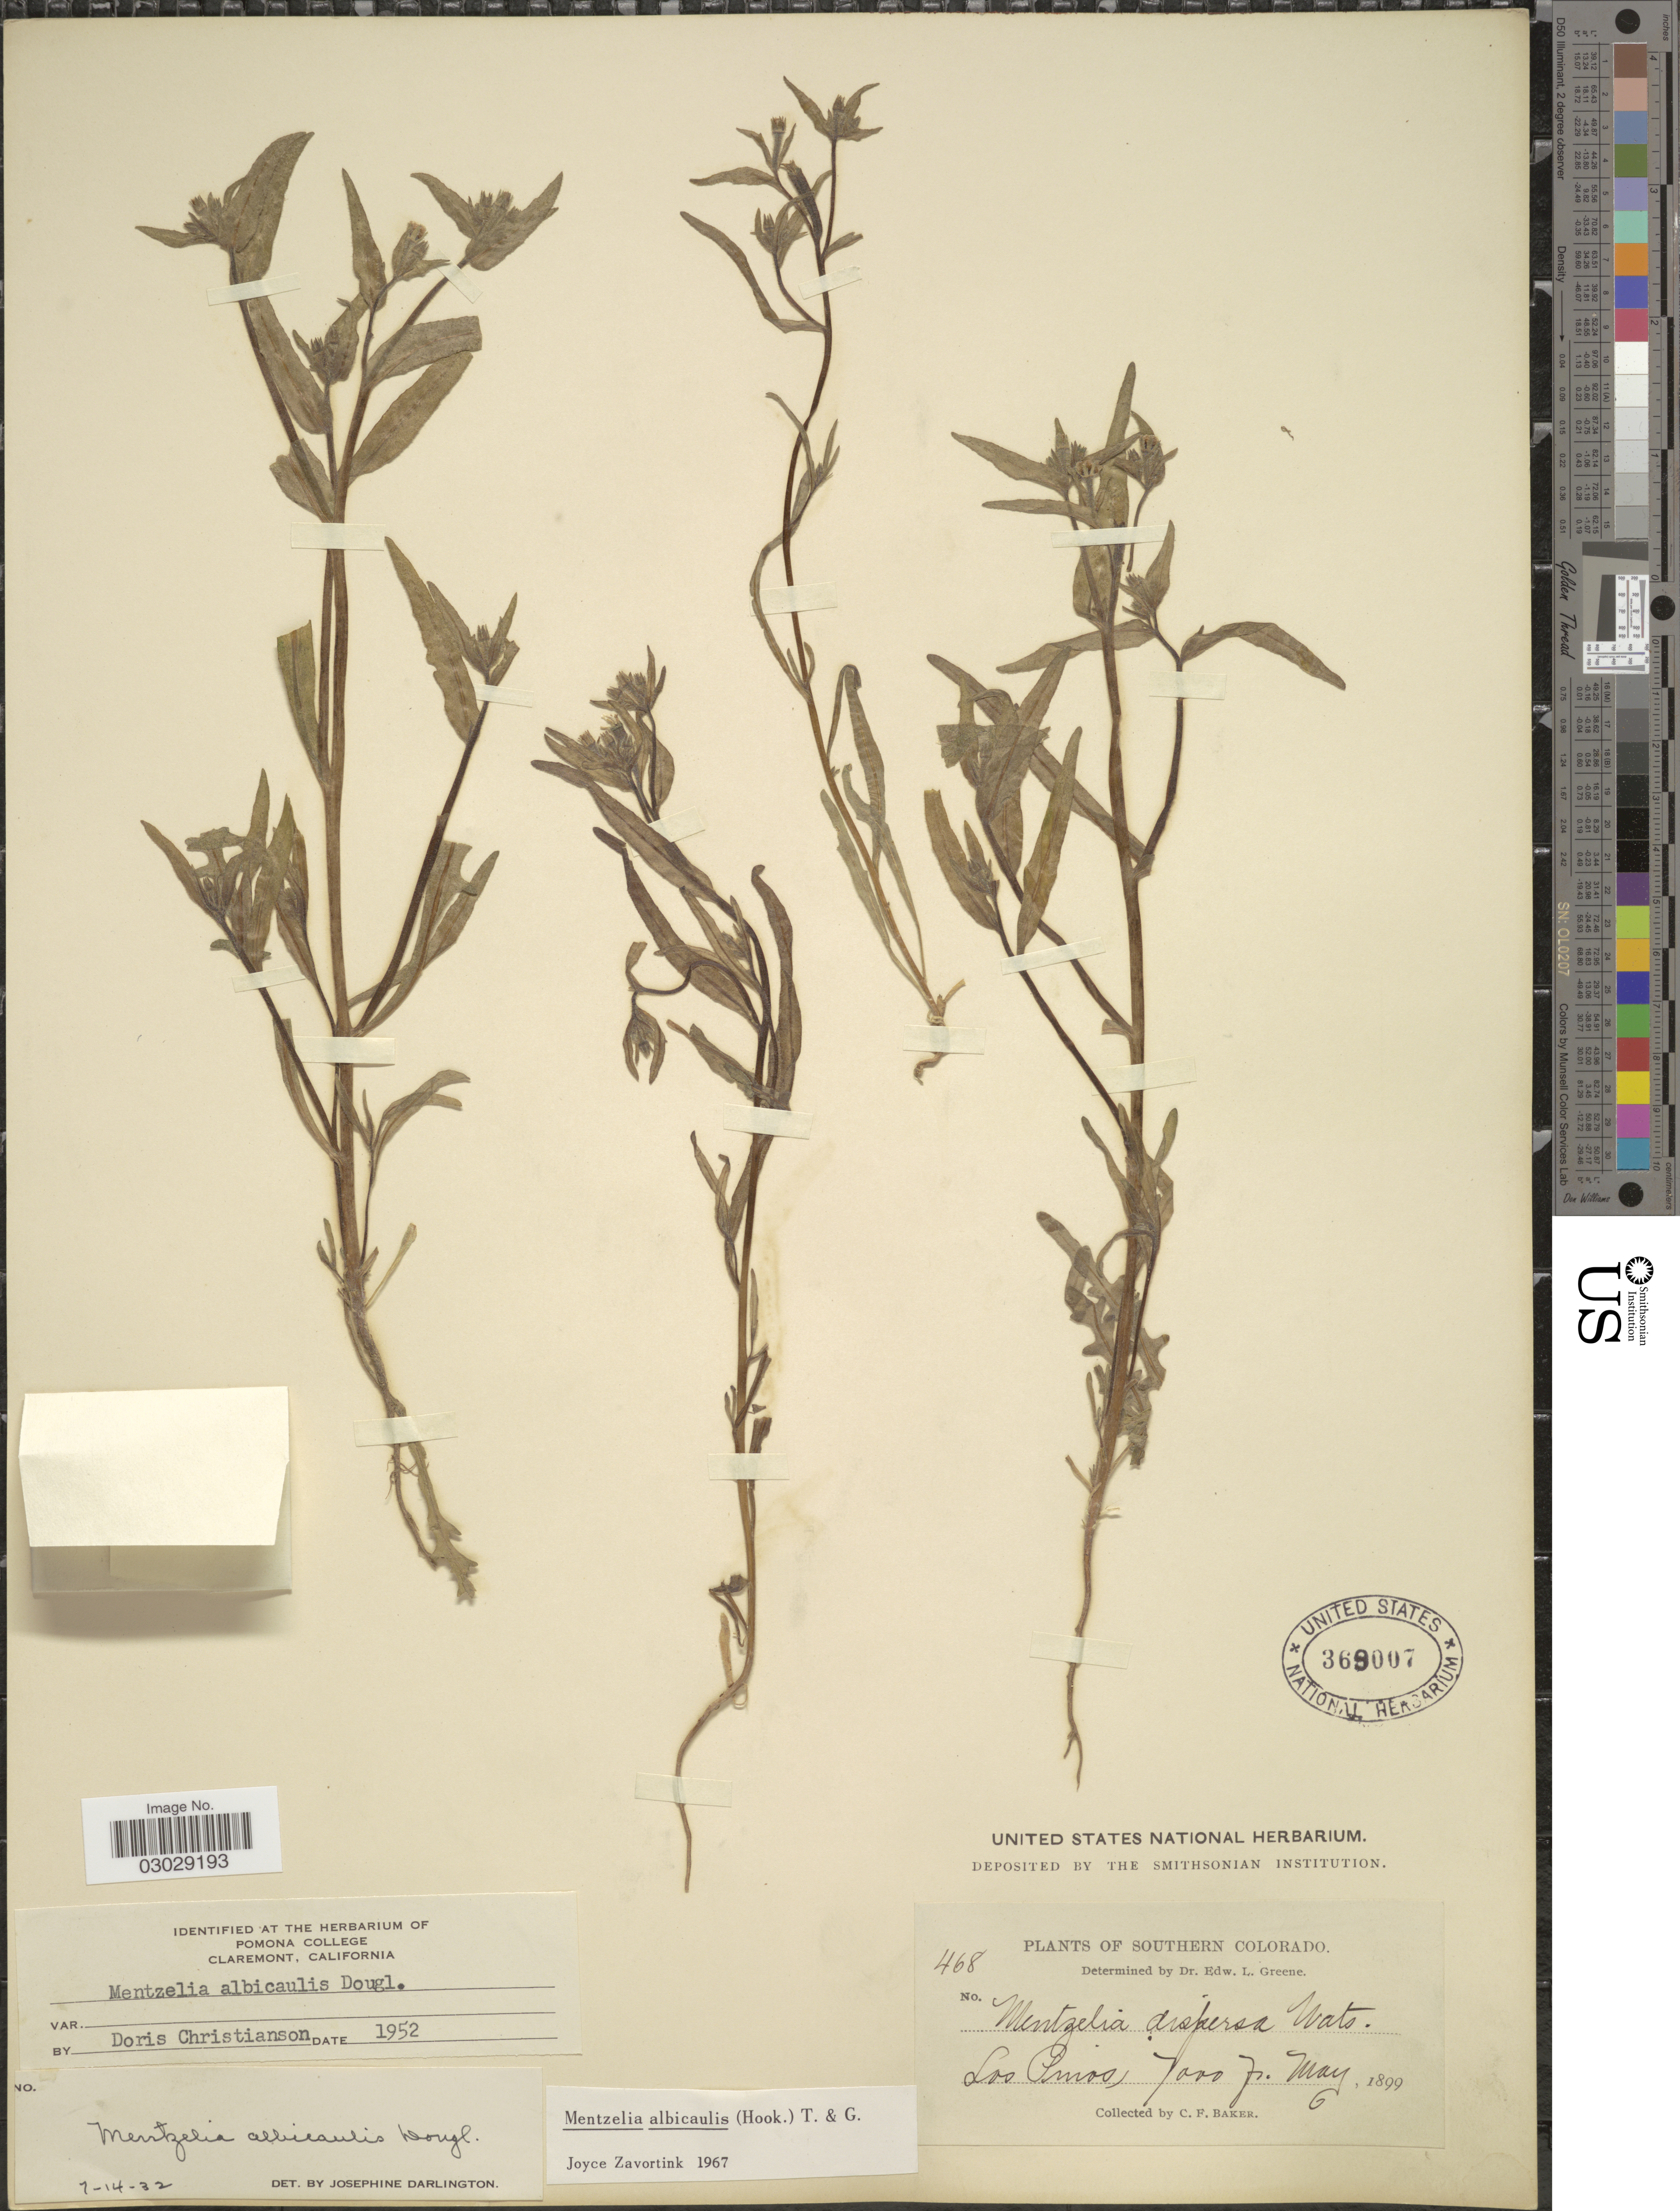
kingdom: Plantae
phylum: Tracheophyta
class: Magnoliopsida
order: Cornales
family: Loasaceae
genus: Mentzelia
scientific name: Mentzelia albicaulis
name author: (Douglas ex Hook.) Douglas ex Torr. & A. Gray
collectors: C. F. Baker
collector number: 468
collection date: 1899-05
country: United States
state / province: Colorado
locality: Southern Colorado. Los Pinos.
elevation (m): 2134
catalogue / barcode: US 369007